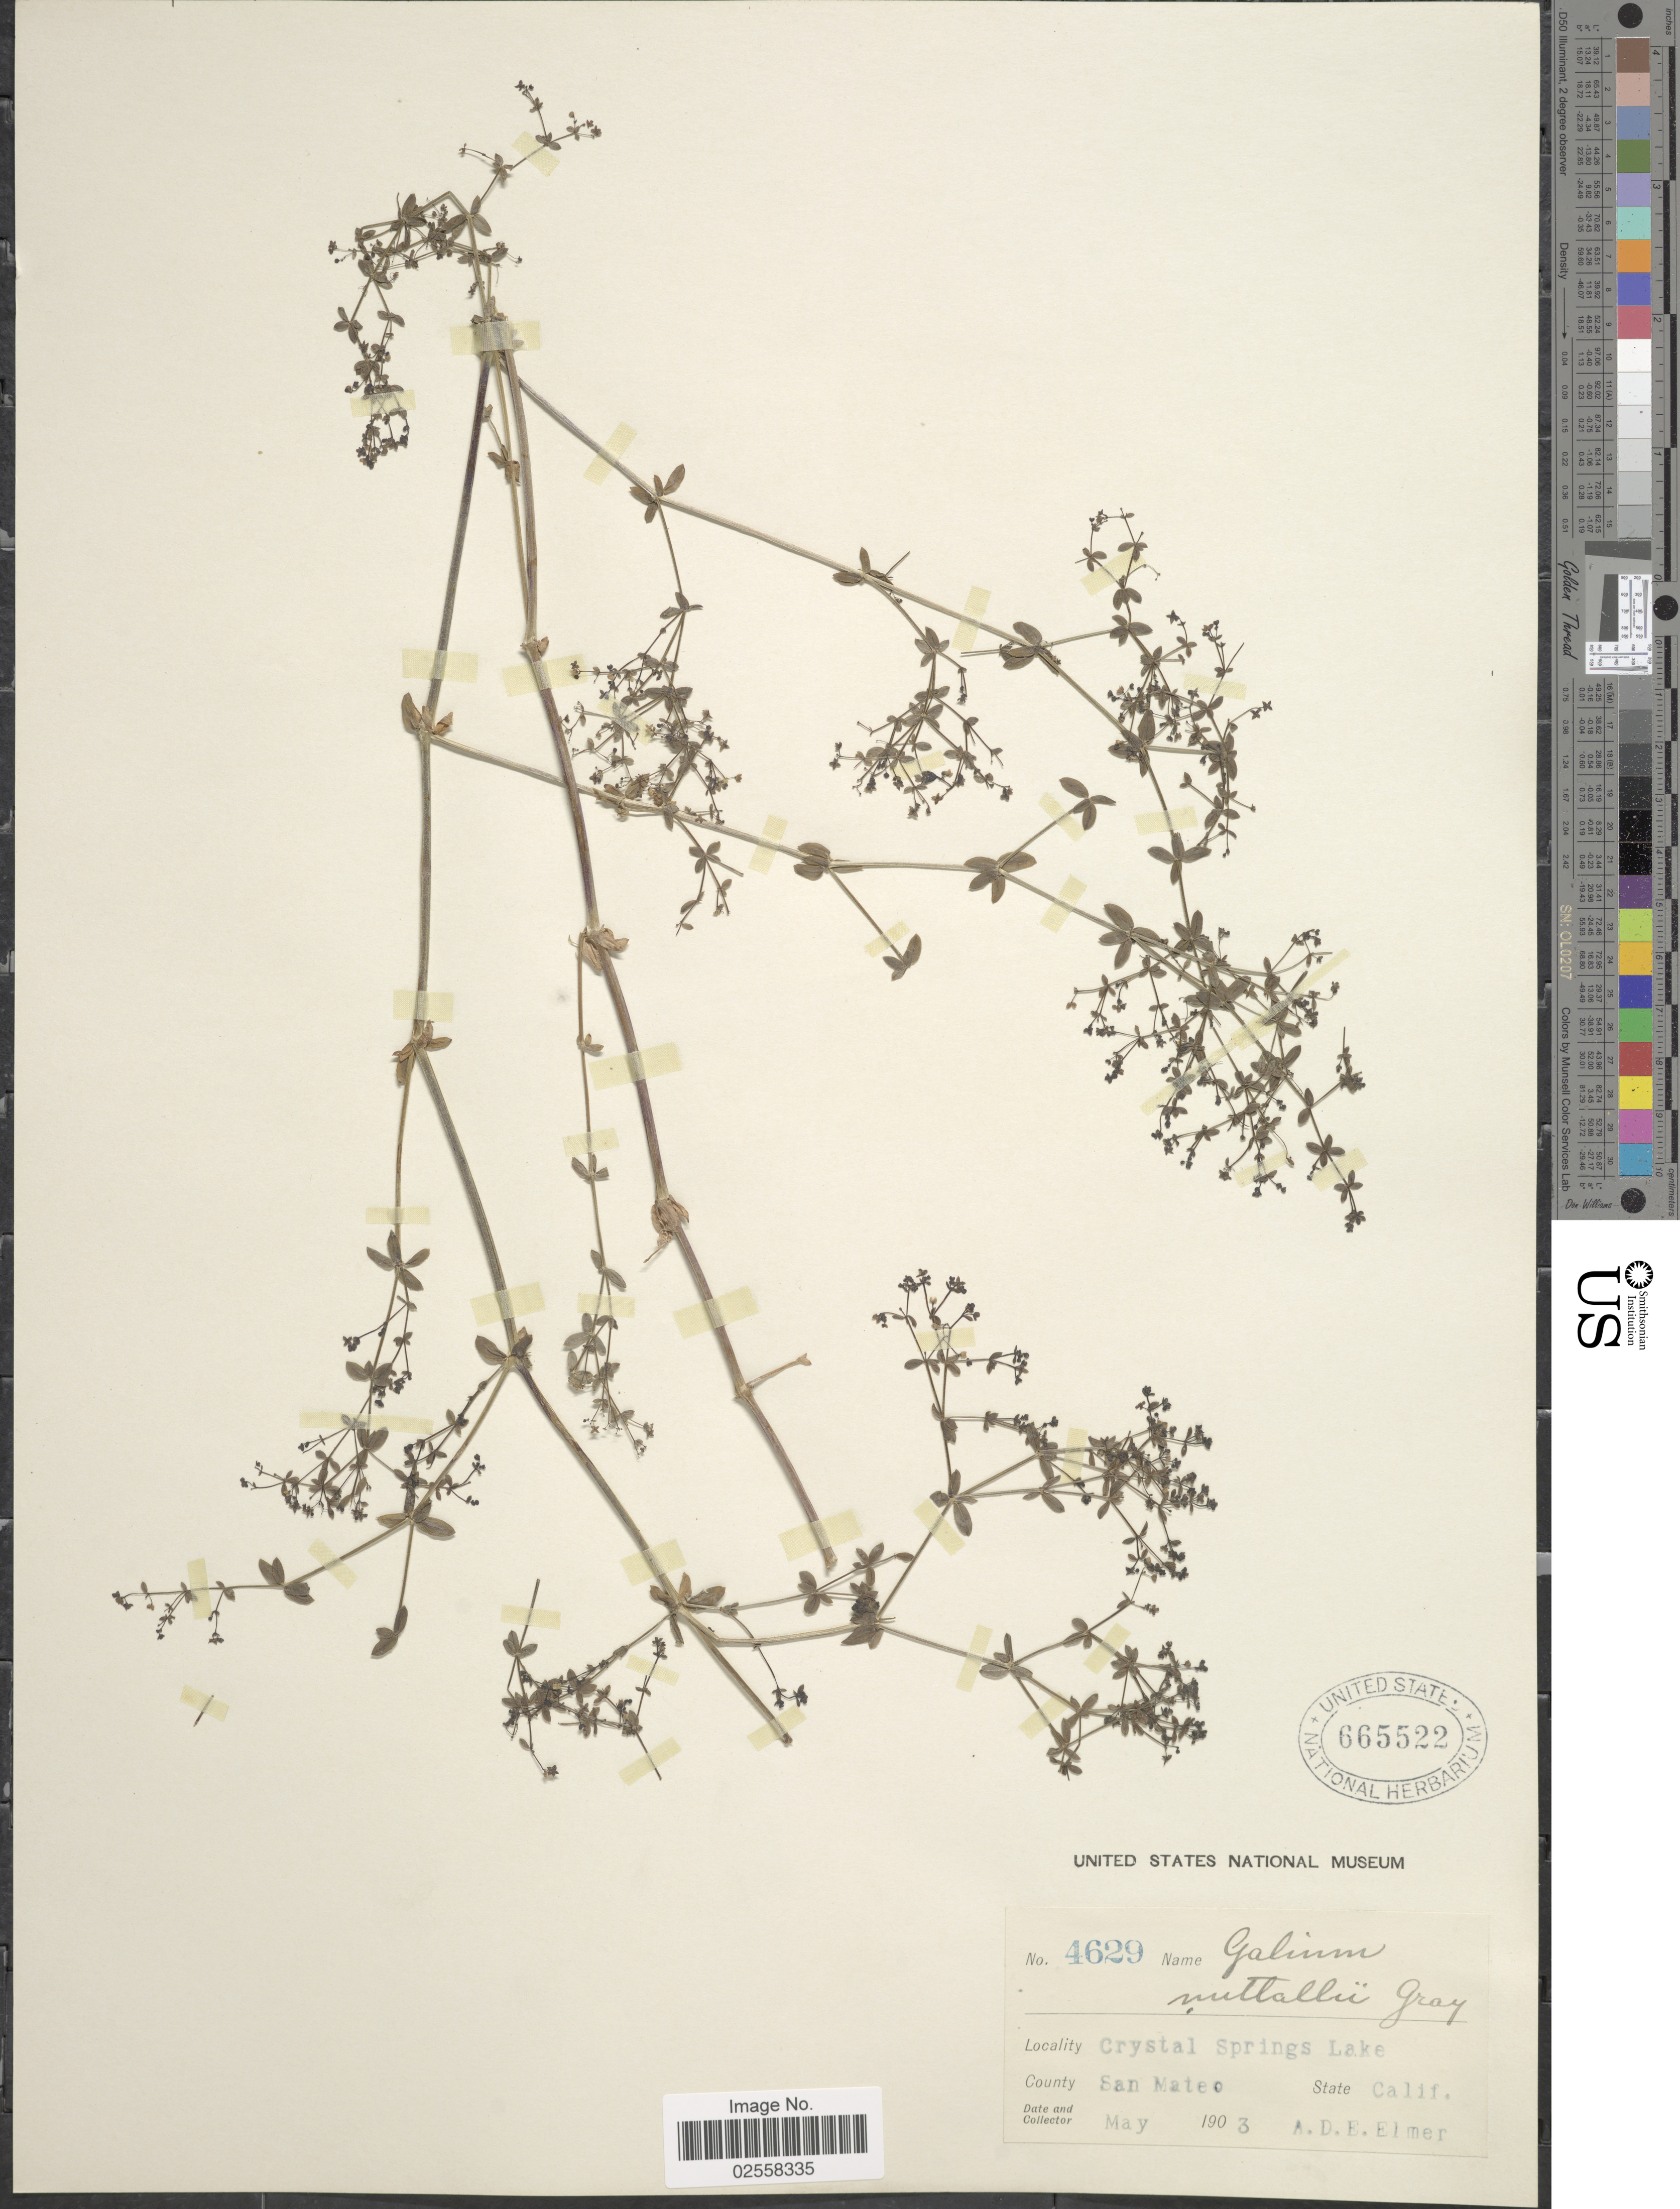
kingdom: Plantae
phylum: Tracheophyta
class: Magnoliopsida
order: Gentianales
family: Rubiaceae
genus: Galium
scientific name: Galium nuttallii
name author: A. Gray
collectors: A. D. E. Elmer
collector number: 4629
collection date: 1903-05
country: United States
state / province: California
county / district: San Mateo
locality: Crystal Springs Lake, County San Mateo, State Calif.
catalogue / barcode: US 665522